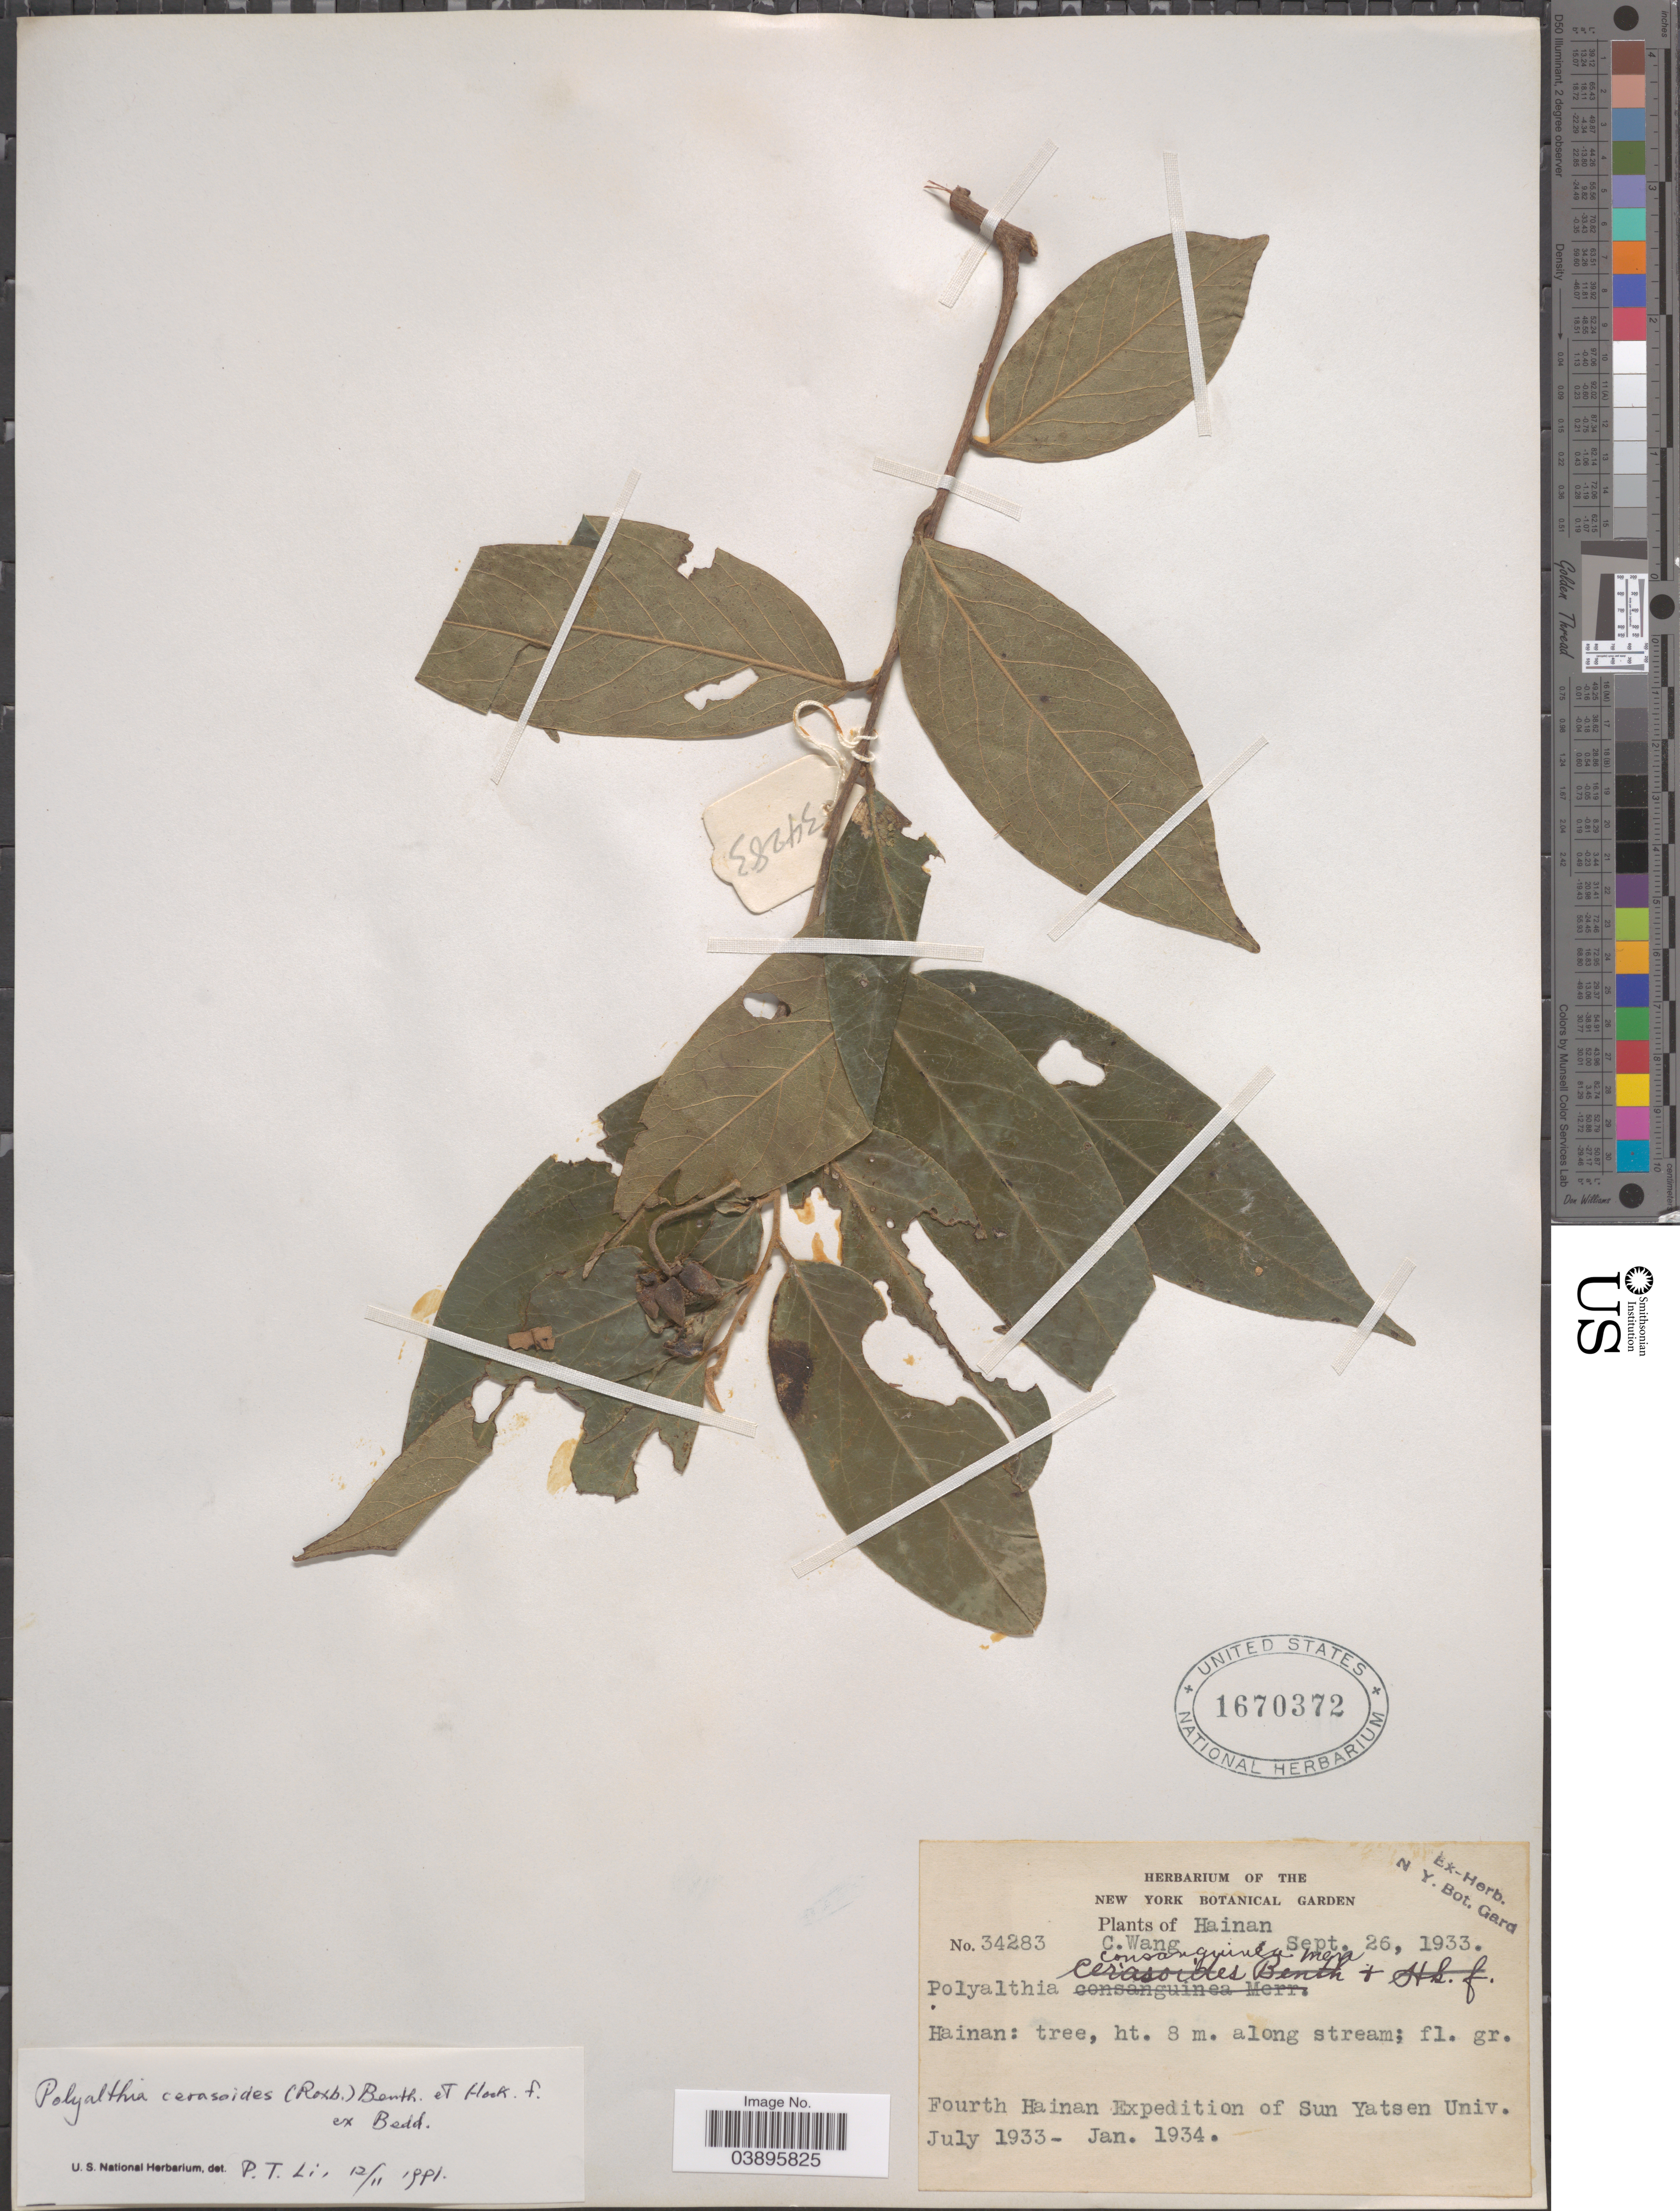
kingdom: Plantae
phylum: Tracheophyta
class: Magnoliopsida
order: Magnoliales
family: Annonaceae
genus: Polyalthia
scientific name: Polyalthia cerasoides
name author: (Roxb.) Benth. et al.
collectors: C. Wang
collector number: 34283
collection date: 1933-09-26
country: China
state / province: Hainan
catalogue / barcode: US 1670372